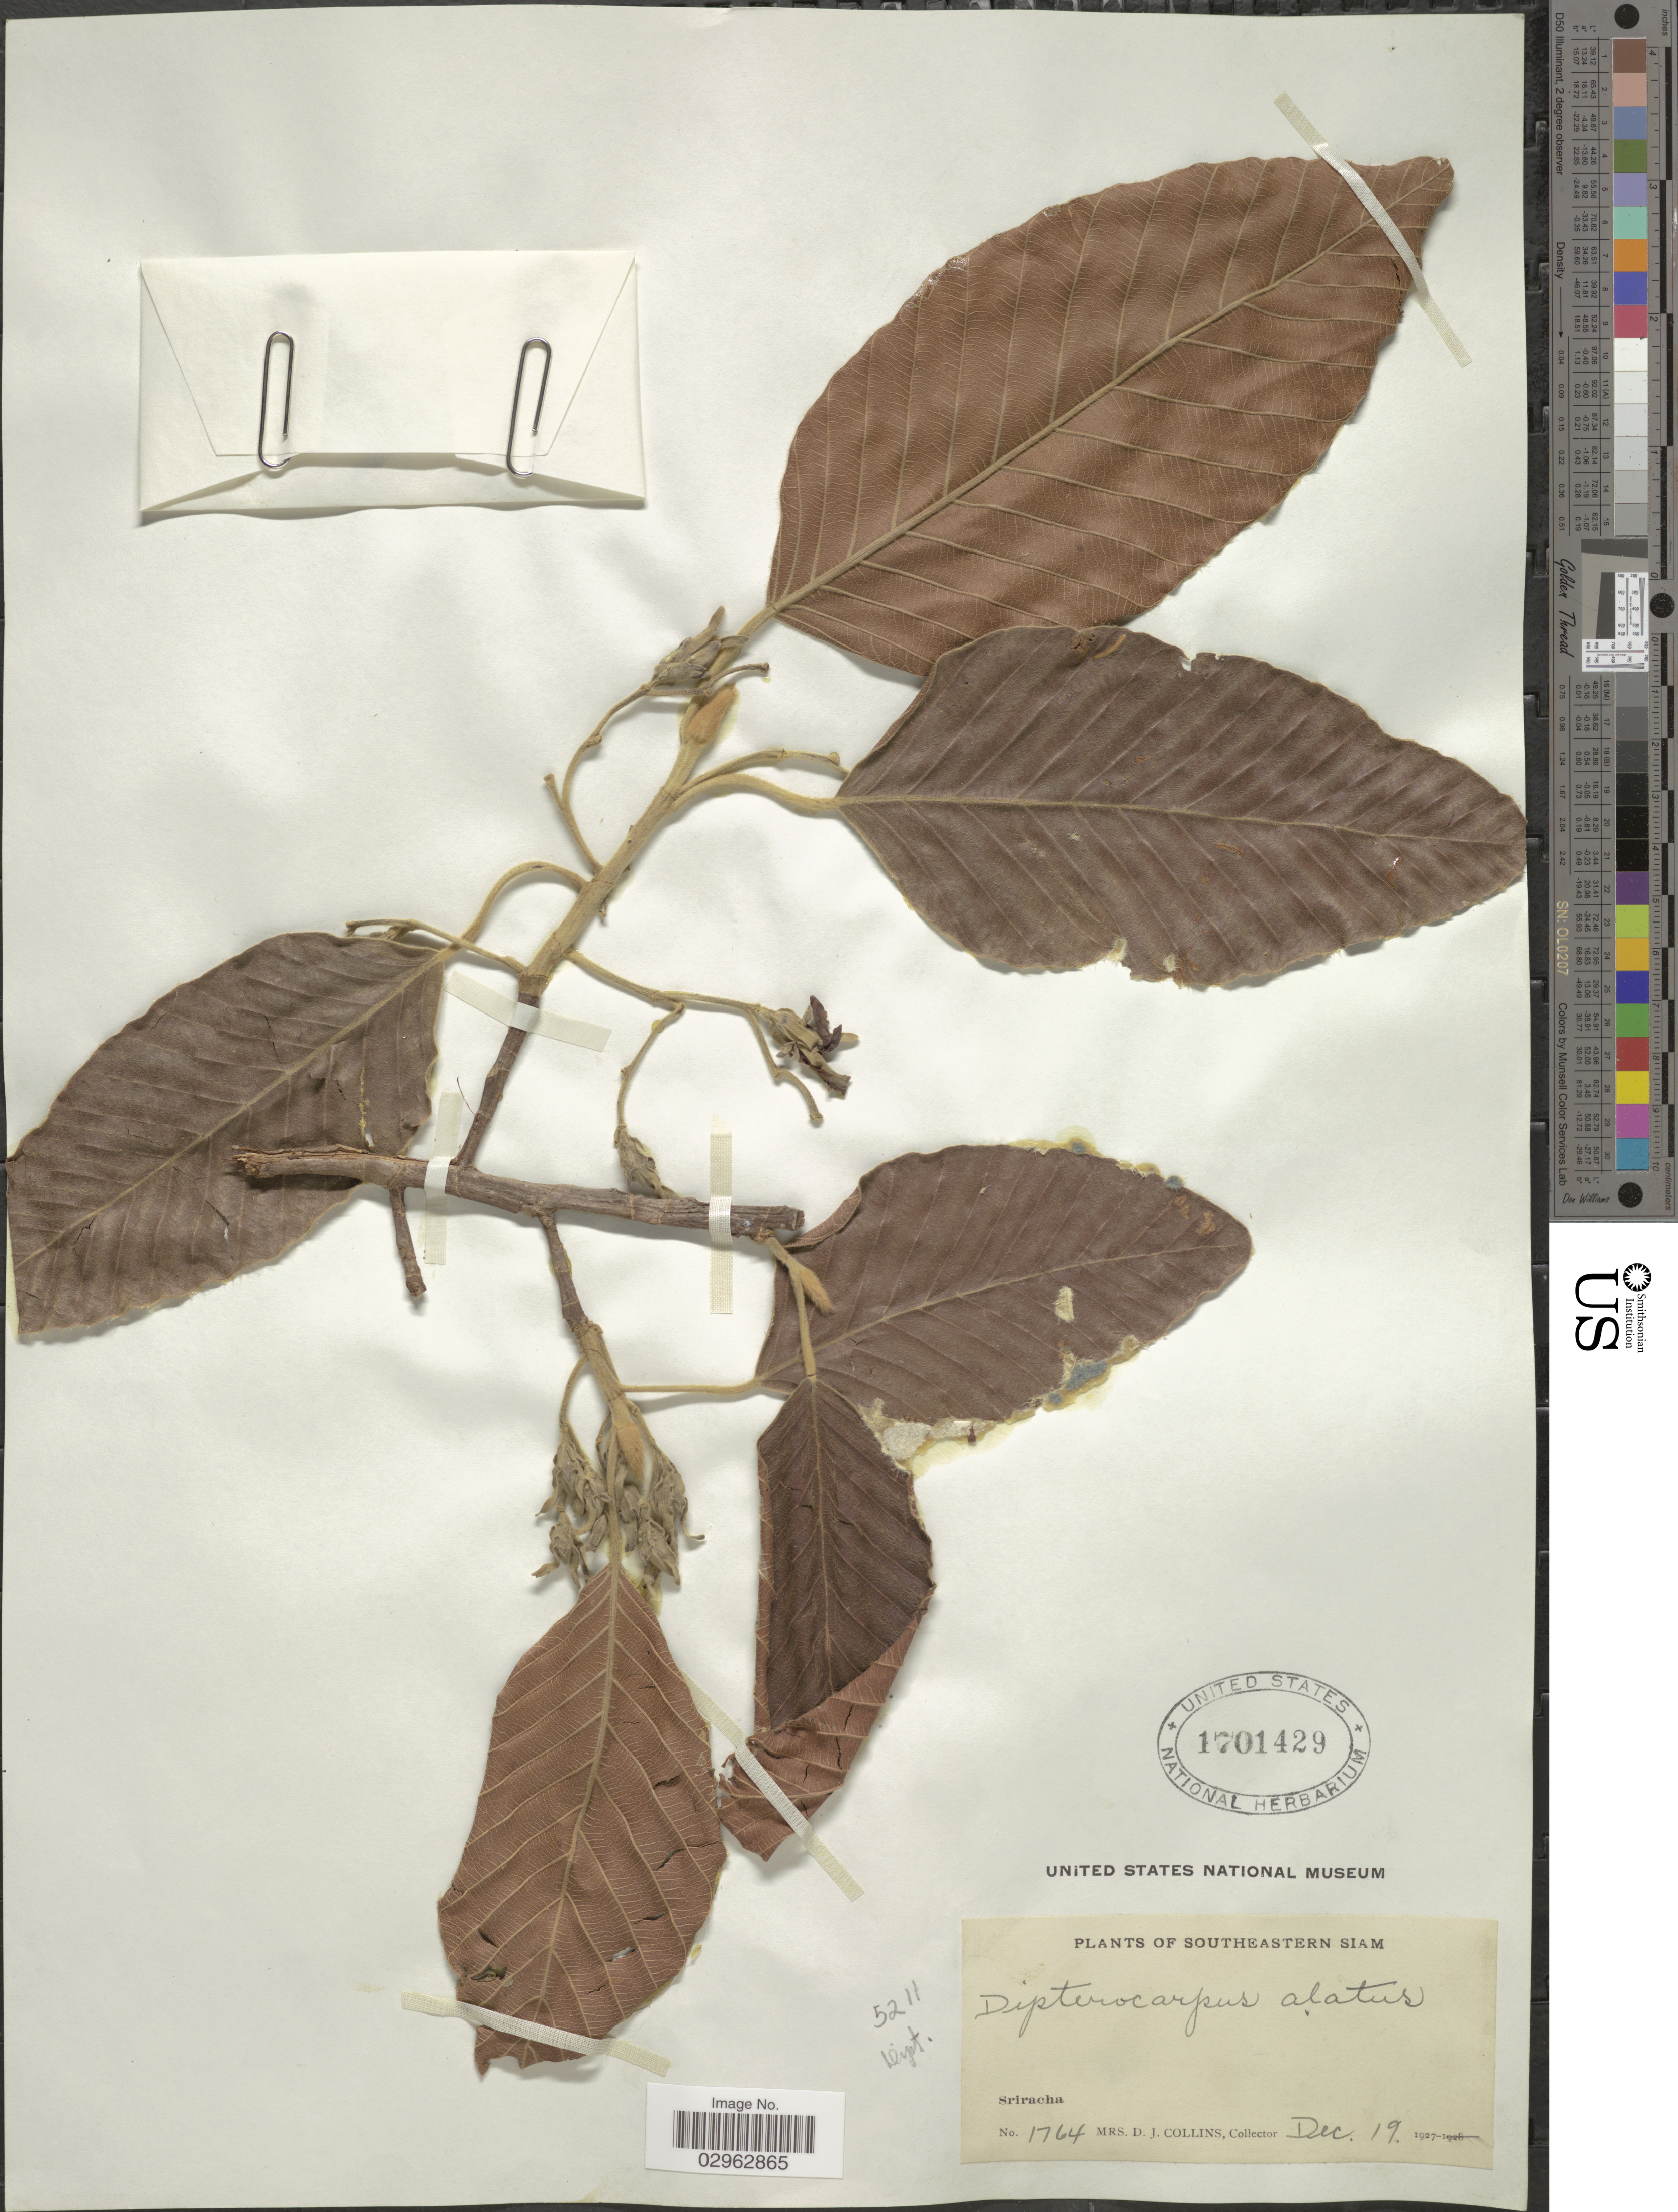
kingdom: Plantae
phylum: Tracheophyta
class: Magnoliopsida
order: Malvales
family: Dipterocarpaceae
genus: Dipterocarpus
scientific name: Dipterocarpus alatus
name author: Roxb.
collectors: Mrs. D. J. Collins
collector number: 1764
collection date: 1927-12-19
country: Thailand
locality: Southeastern Siam. Sriracha.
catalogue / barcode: US 1701429